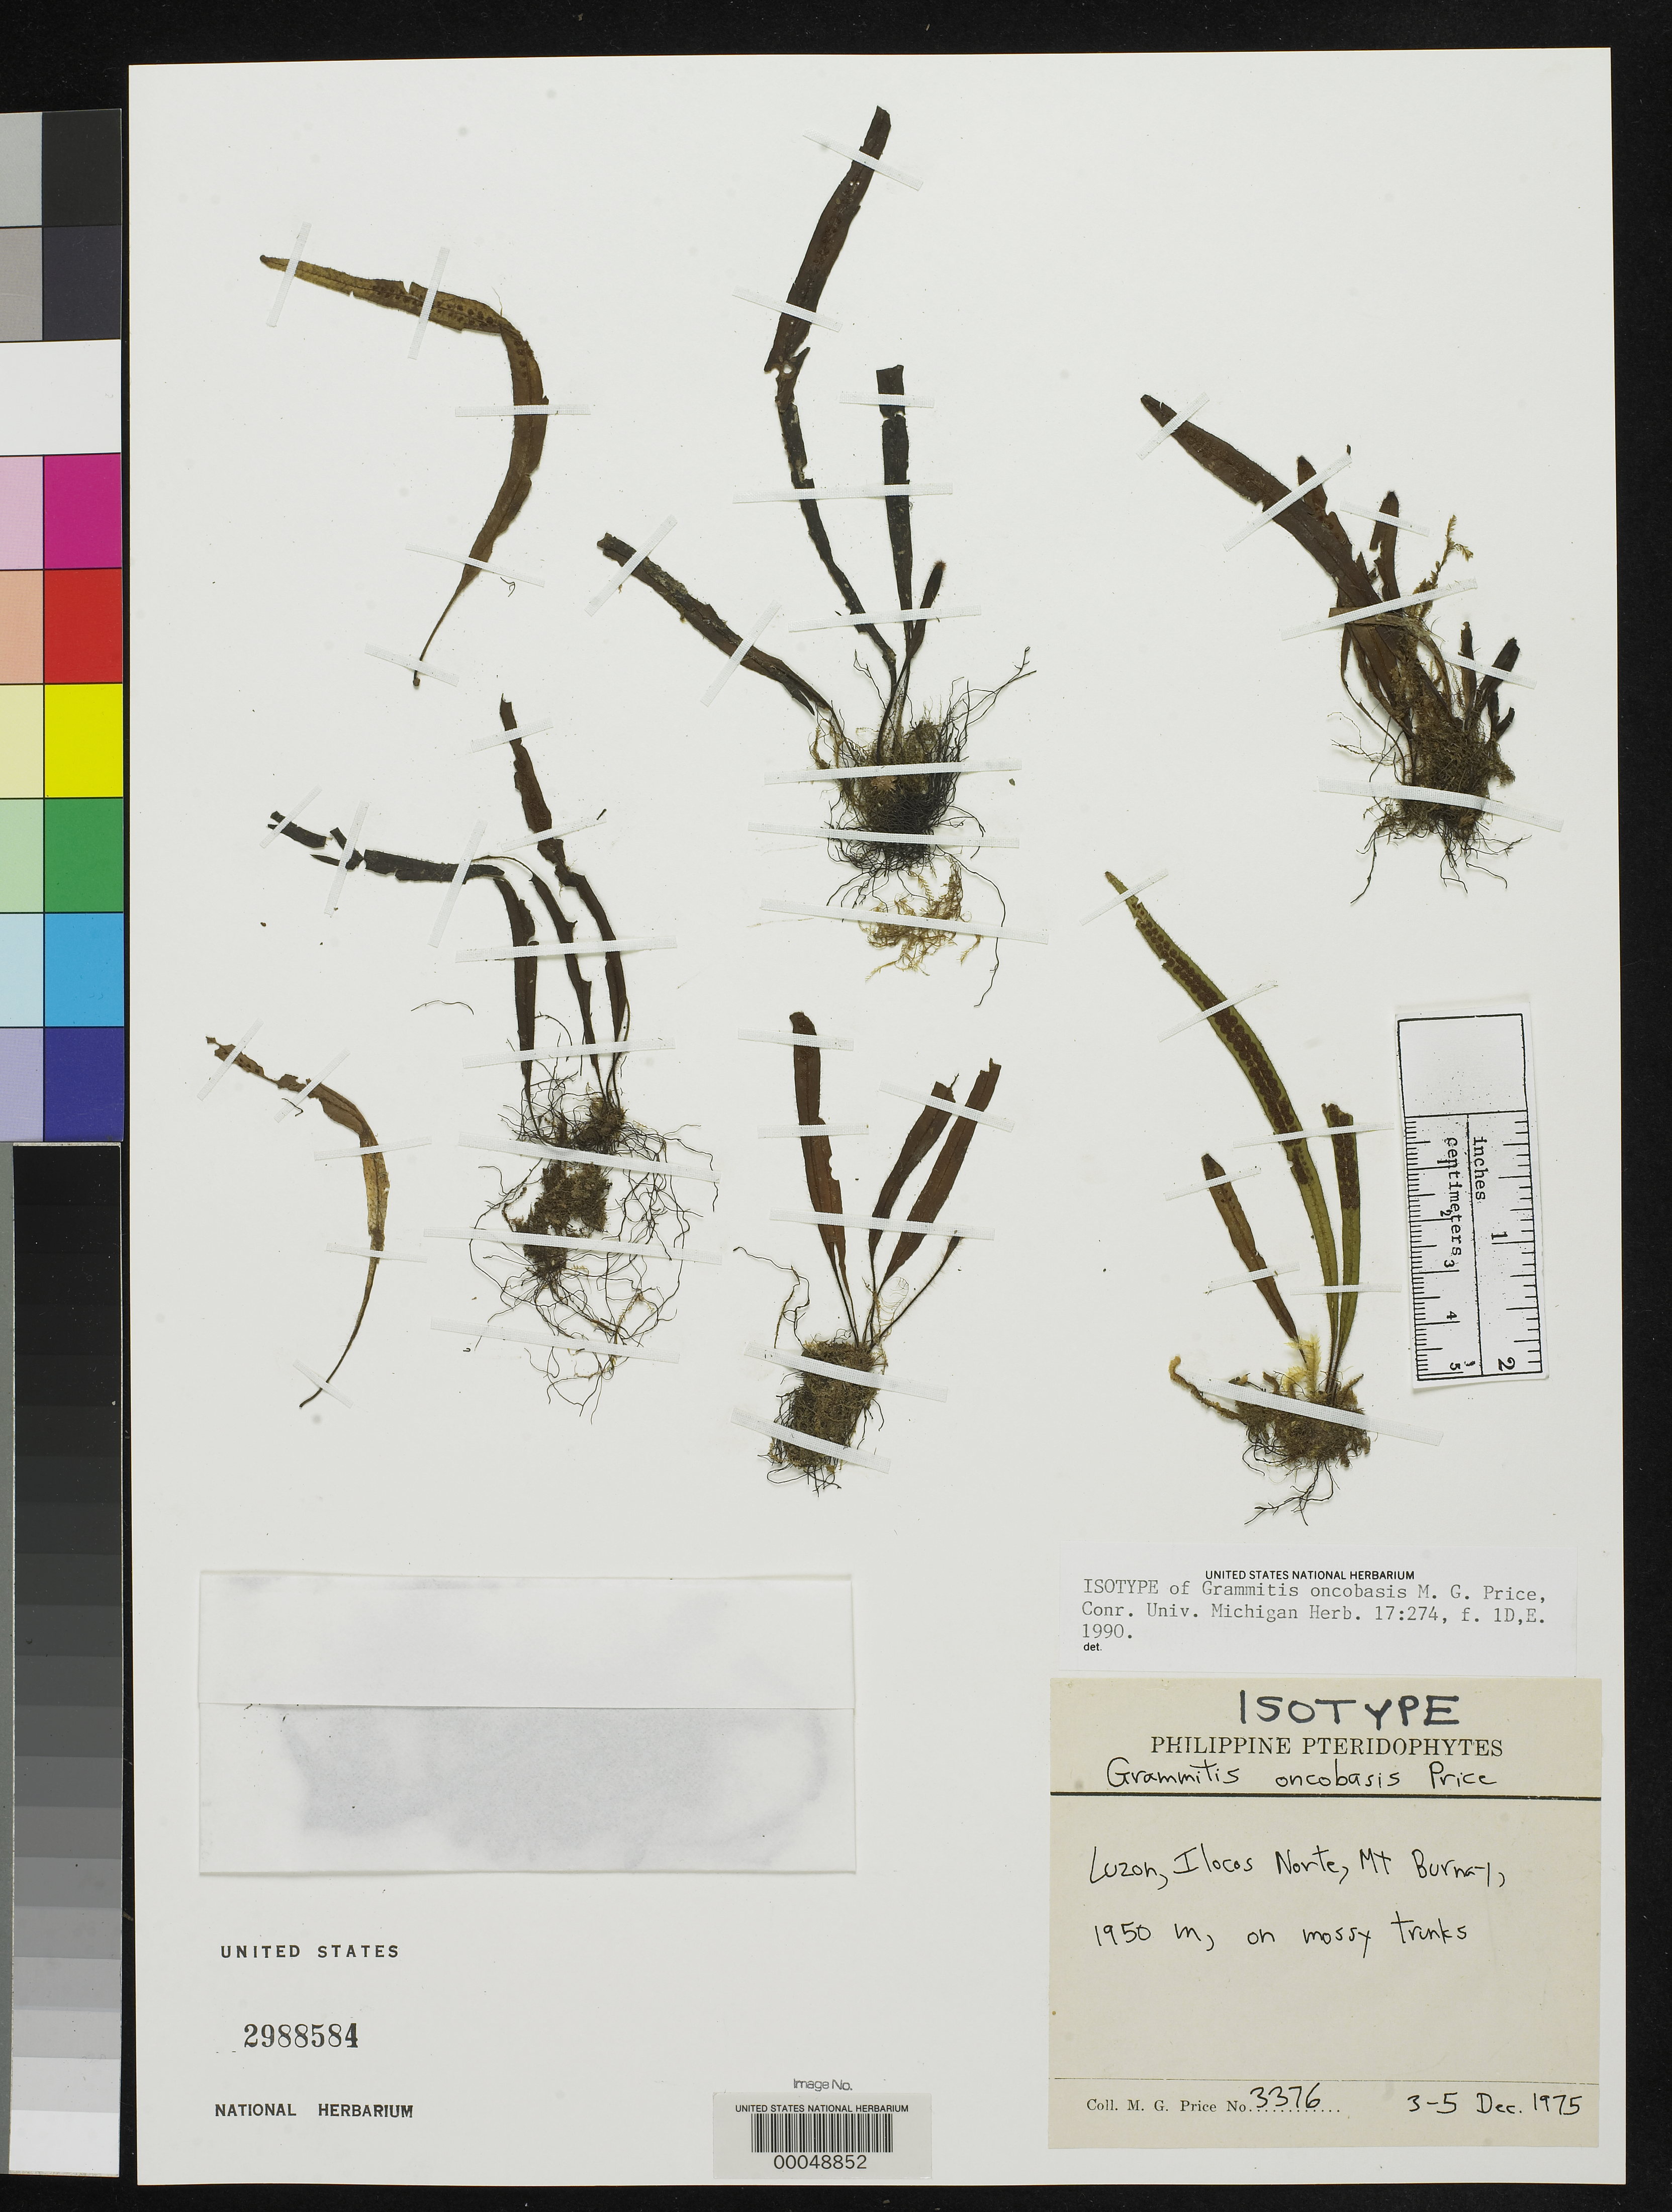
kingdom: Plantae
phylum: Tracheophyta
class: Polypodiopsida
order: Polypodiales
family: Polypodiaceae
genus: Grammitis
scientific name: Grammitis oncobasis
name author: M.G. Price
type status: Isotype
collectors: M. G. Price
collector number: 3376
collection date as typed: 03 Dec 1975 to 05 Dec 1975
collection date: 1975-12-03/1975-12-05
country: Philippines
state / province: Ilocos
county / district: Ilocos Norte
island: Luzon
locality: Mt. Burnay.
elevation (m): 1950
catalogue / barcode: US 2988584